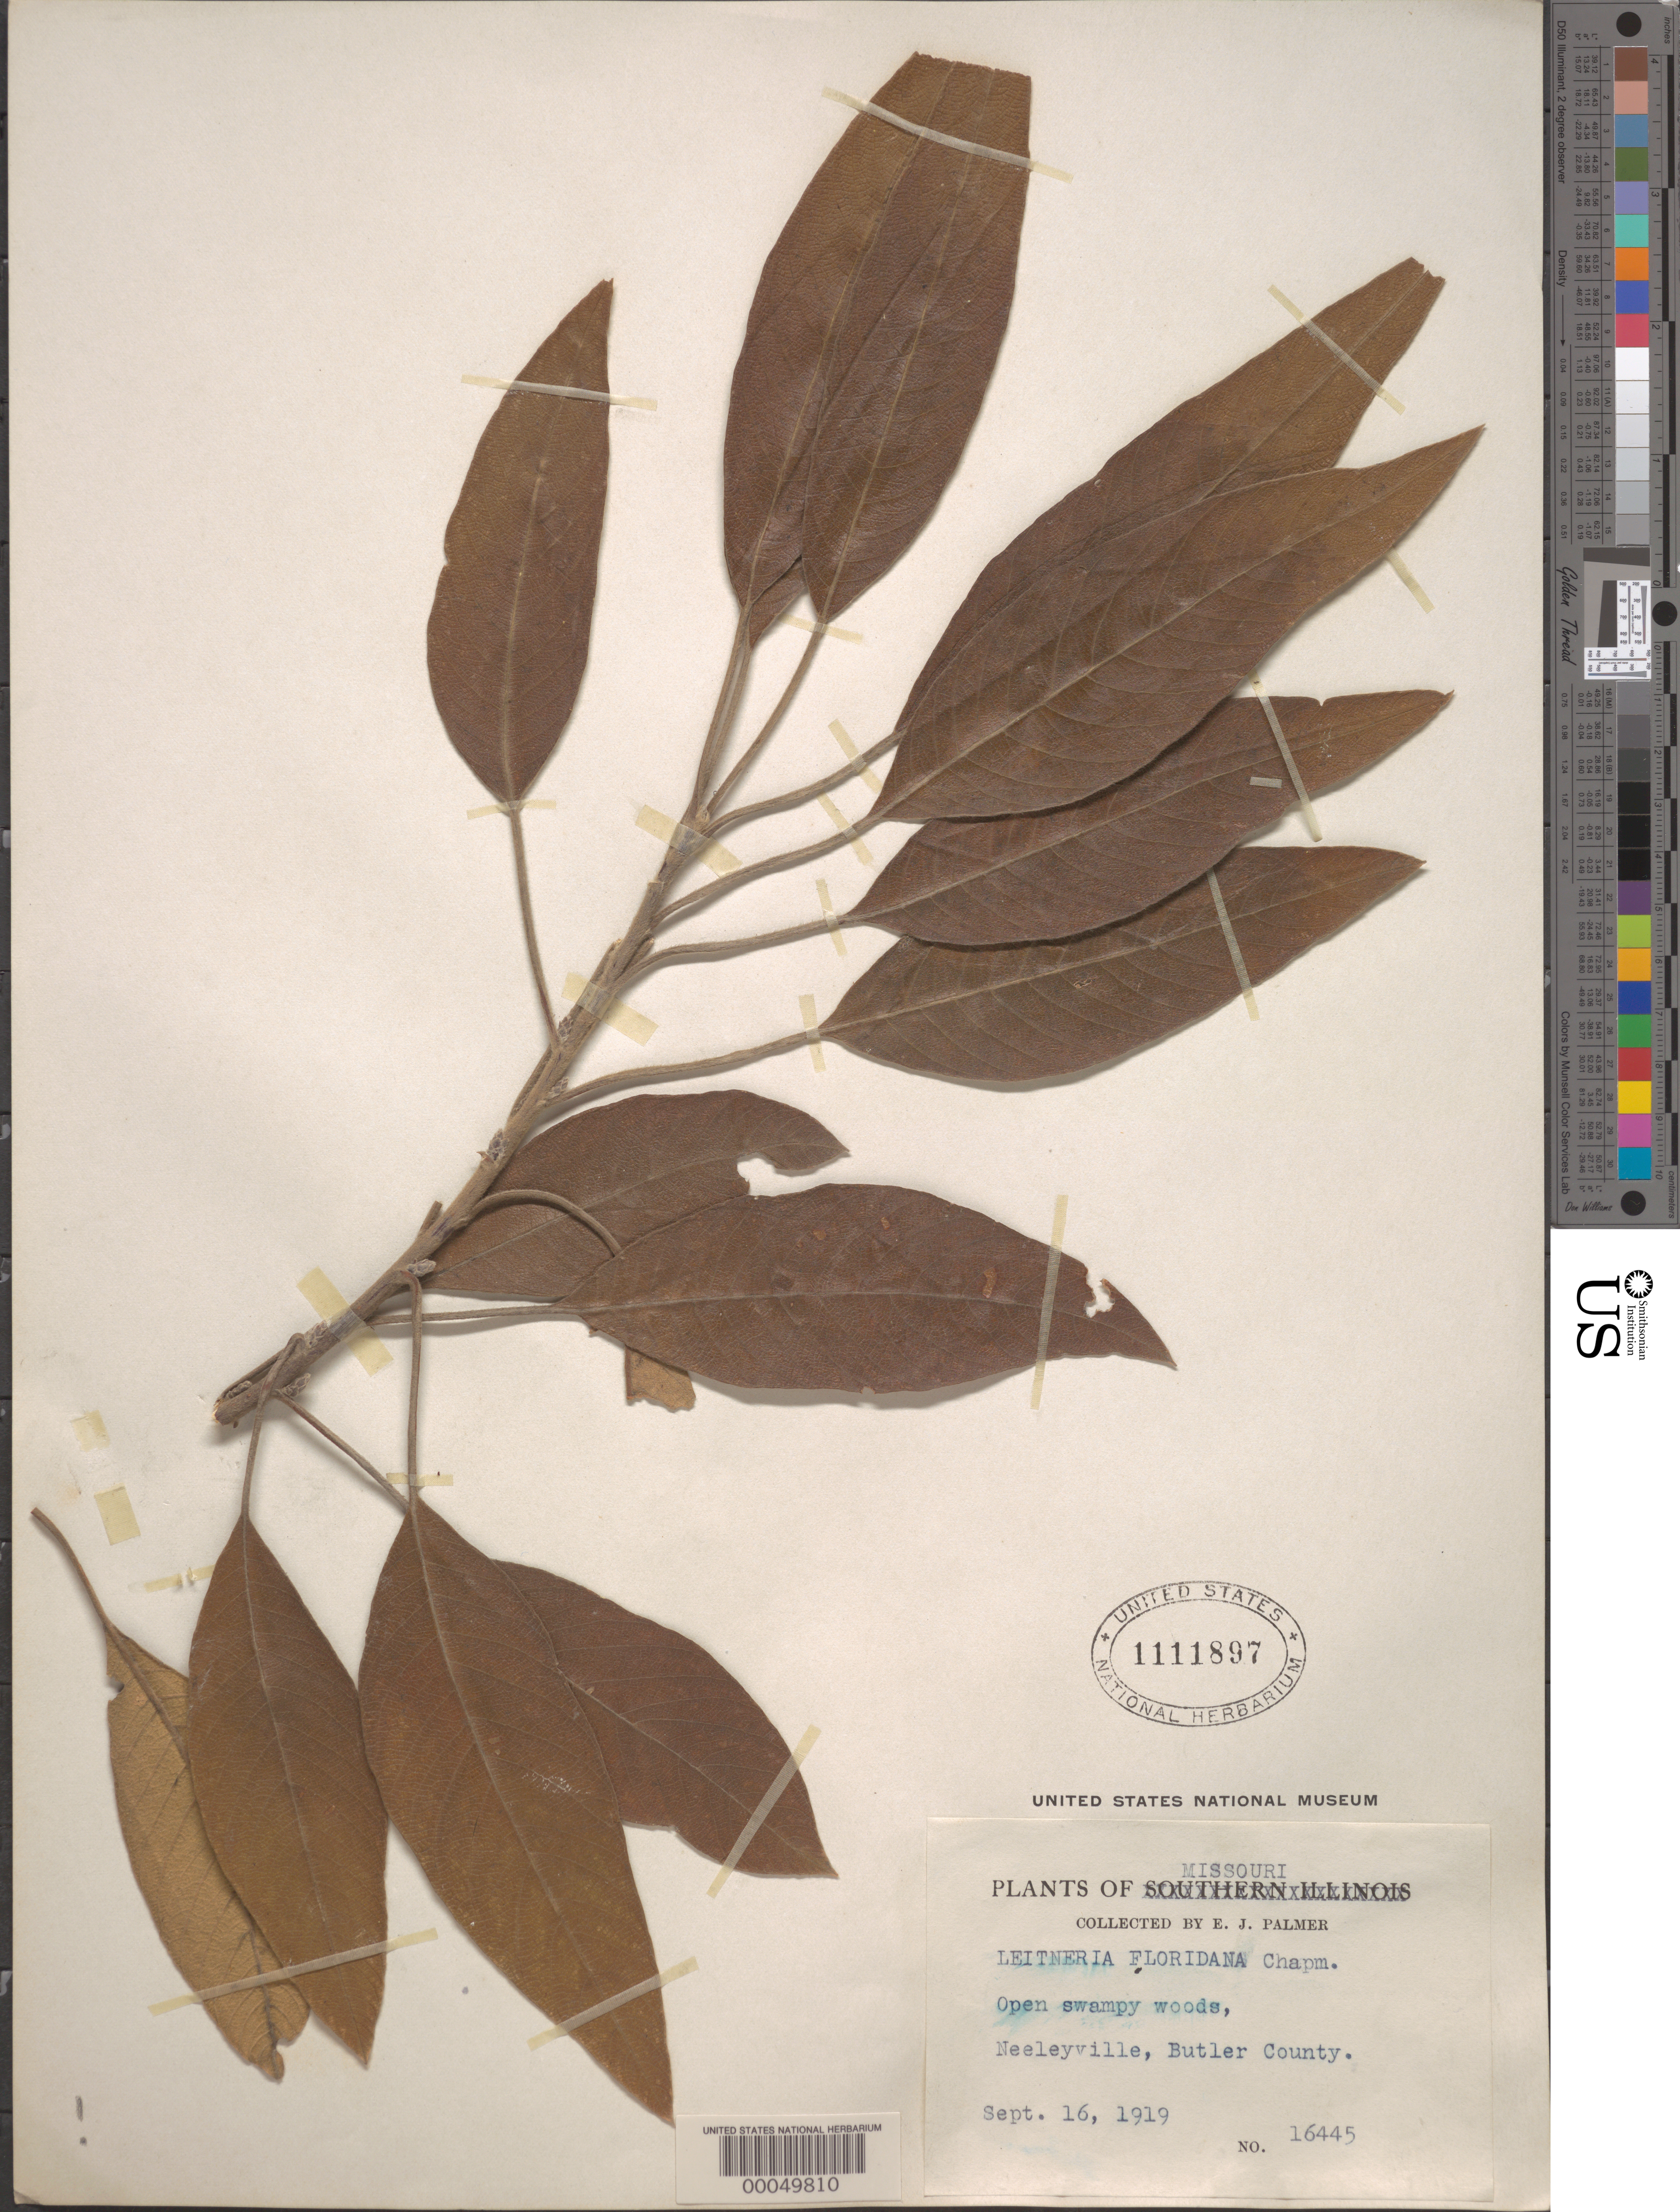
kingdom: Plantae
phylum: Tracheophyta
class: Magnoliopsida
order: Sapindales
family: Simaroubaceae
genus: Leitneria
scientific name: Leitneria floridana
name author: Chapm.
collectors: E. J. Palmer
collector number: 16445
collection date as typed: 16 Sep 1919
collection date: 1919-09-16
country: United States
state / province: Missouri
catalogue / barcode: US 1111897